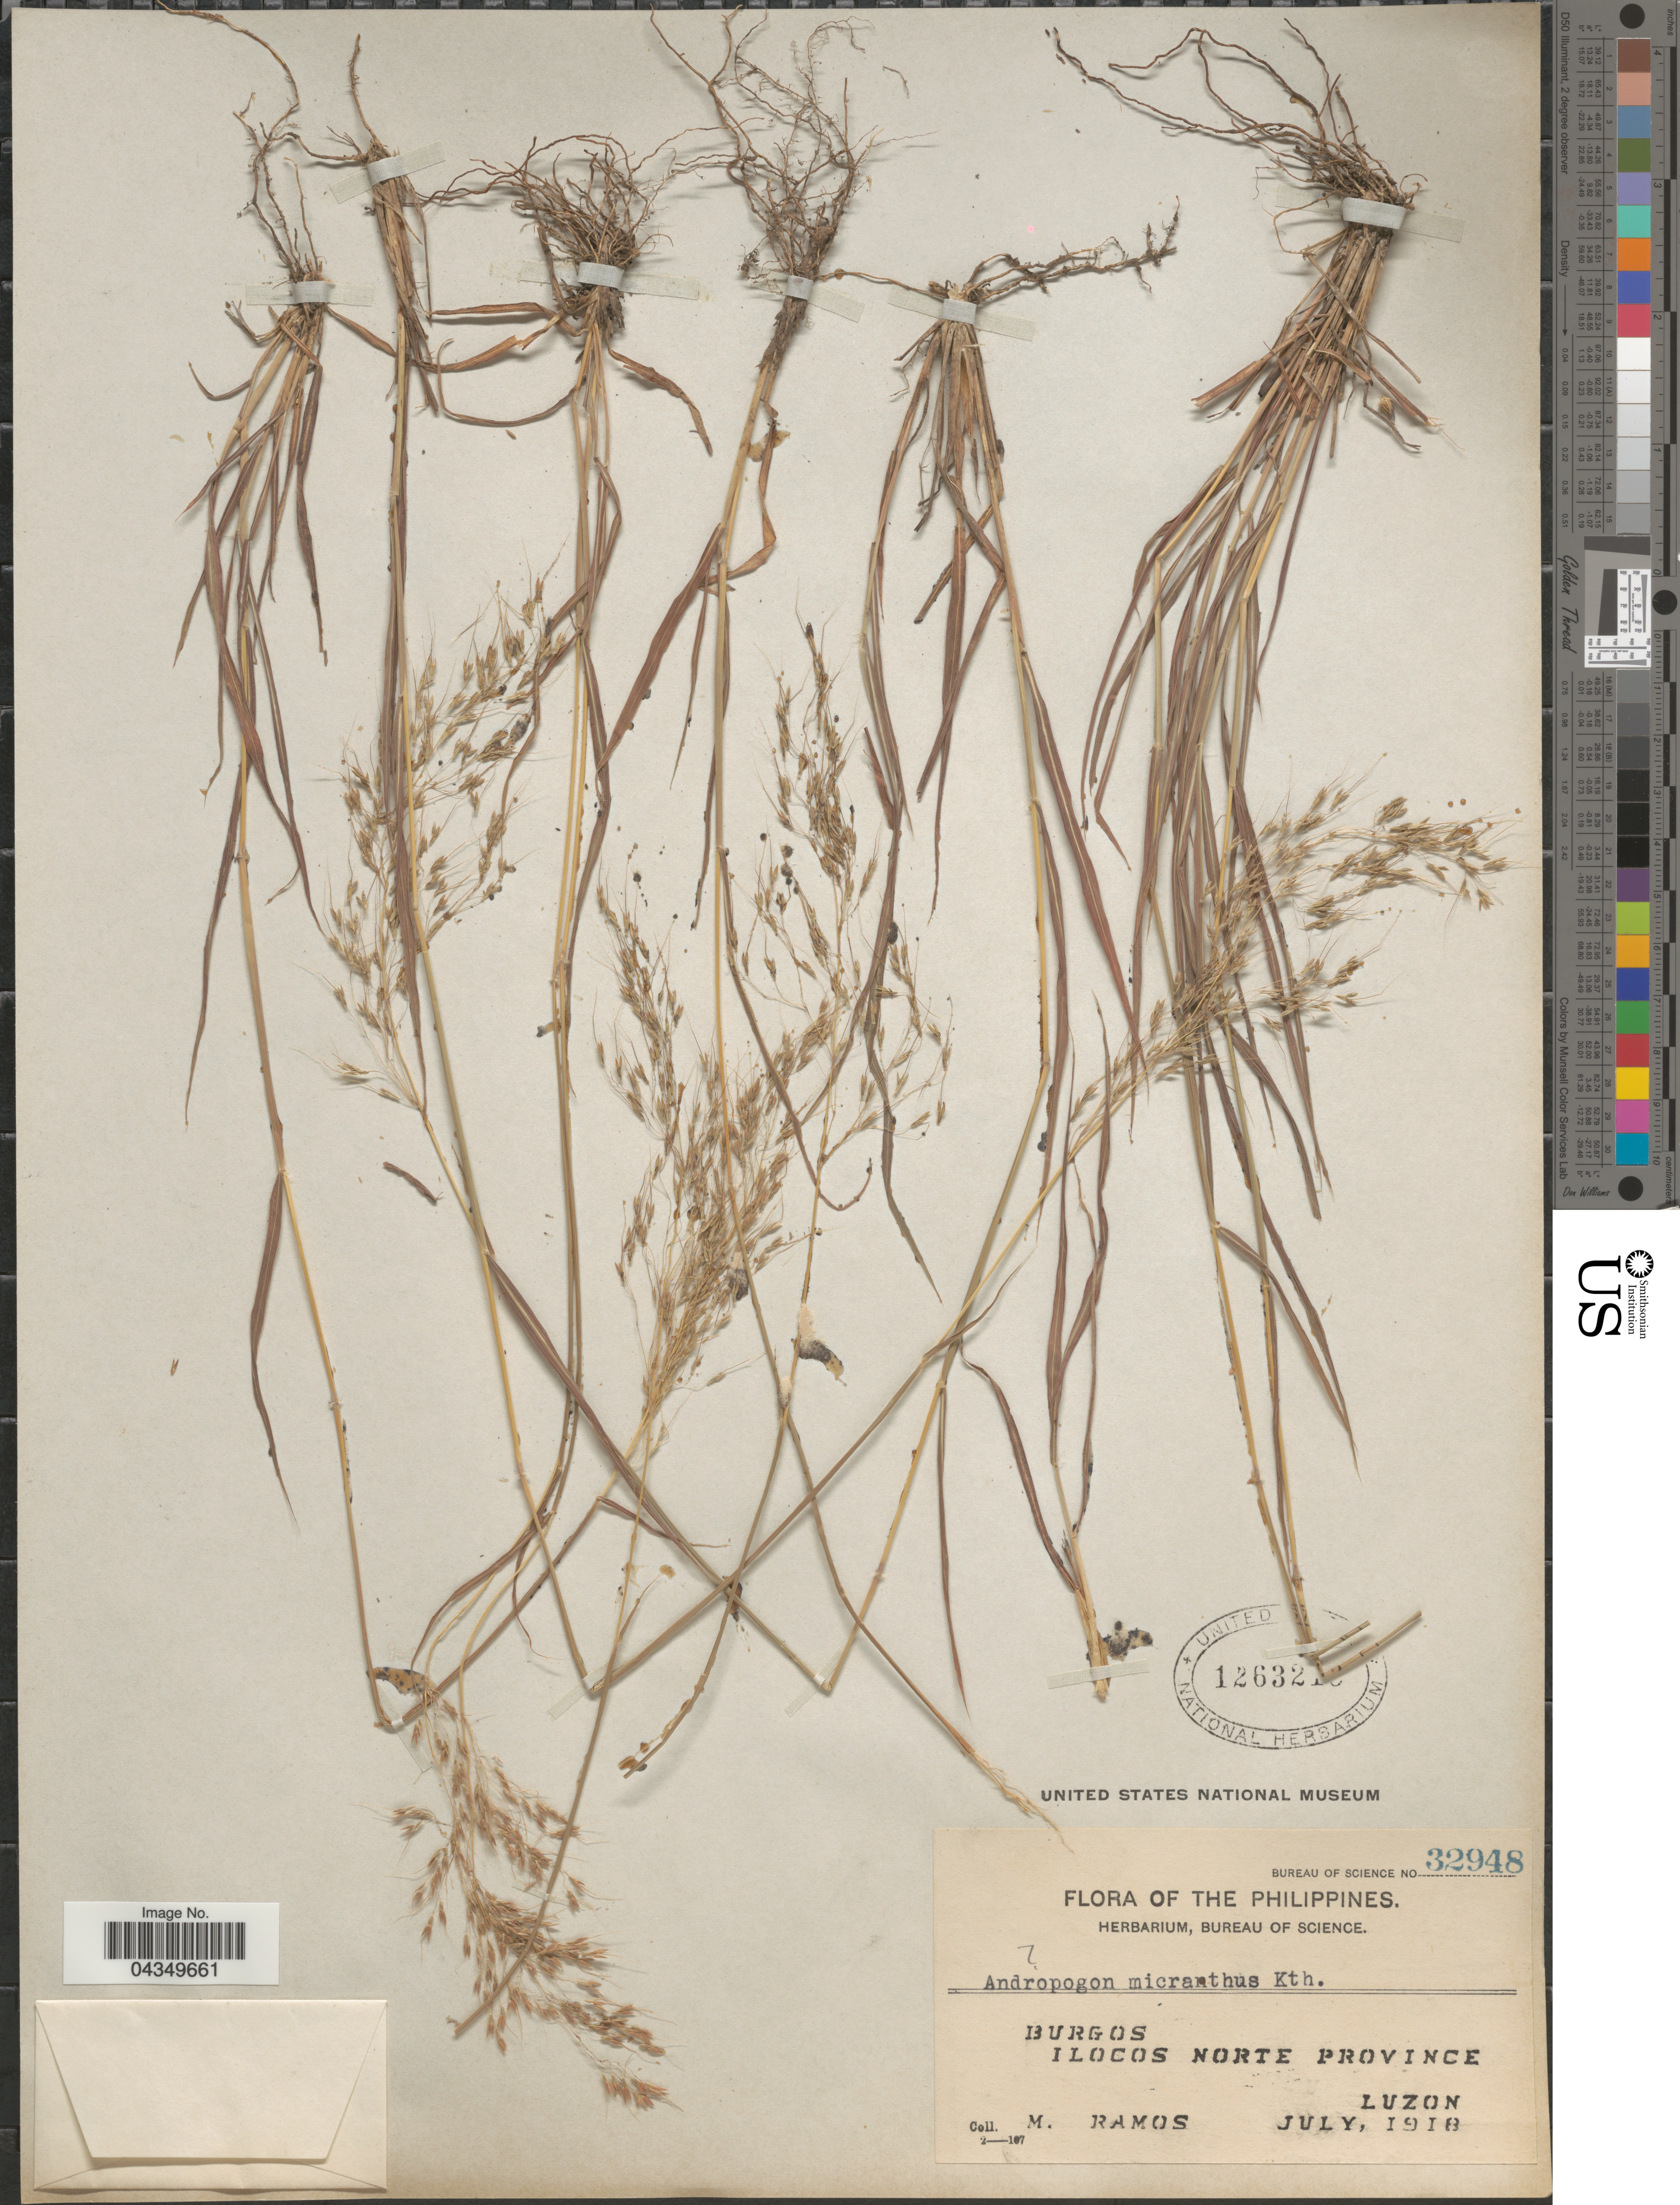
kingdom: Plantae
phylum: Tracheophyta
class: Liliopsida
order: Poales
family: Poaceae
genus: Capillipedium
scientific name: Capillipedium parviflorum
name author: (R. Br.) Stapf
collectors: M. Ramos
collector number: Bureau of Science 32948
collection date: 1918-07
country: Philippines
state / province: Ilocos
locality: Burgos. Ilocos Norte Province. Luzon.